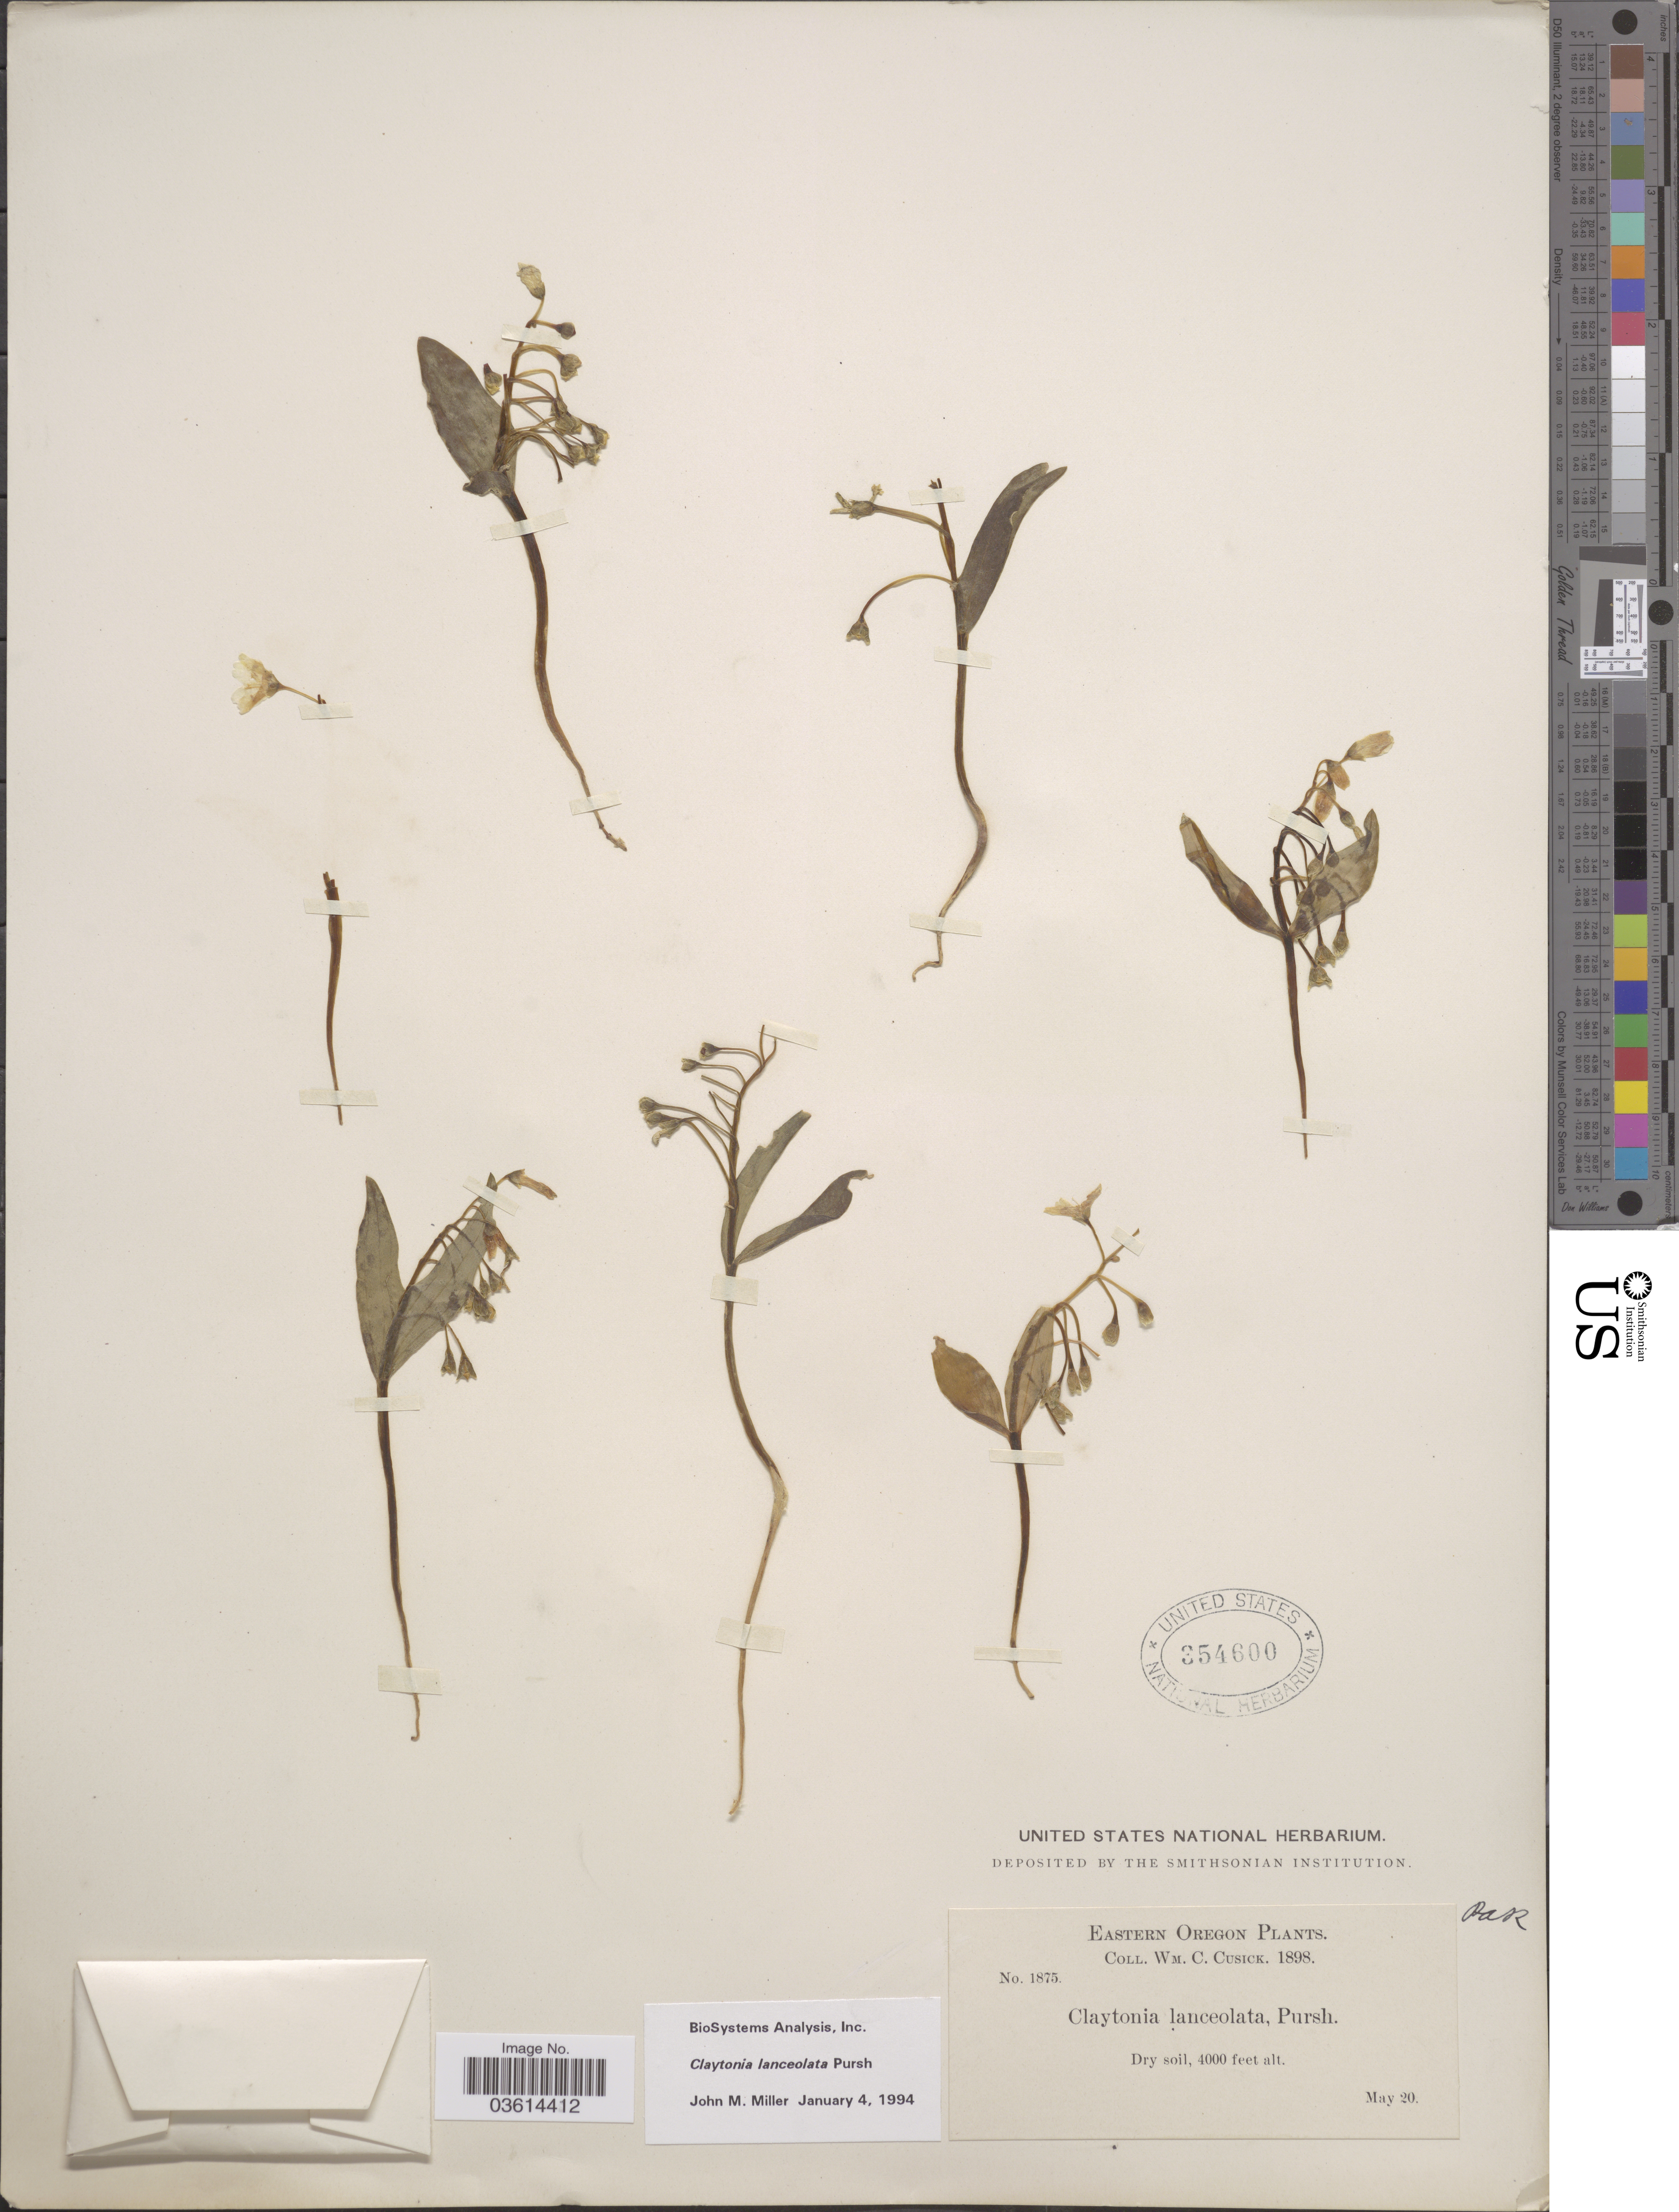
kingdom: Plantae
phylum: Tracheophyta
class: Magnoliopsida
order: Caryophyllales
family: Montiaceae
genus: Claytonia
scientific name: Claytonia lanceolata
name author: Pursh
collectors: W. C. Cusick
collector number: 1875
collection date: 1898-05-20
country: United States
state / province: Oregon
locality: Eastern Oregon.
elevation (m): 1219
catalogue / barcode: US 354600